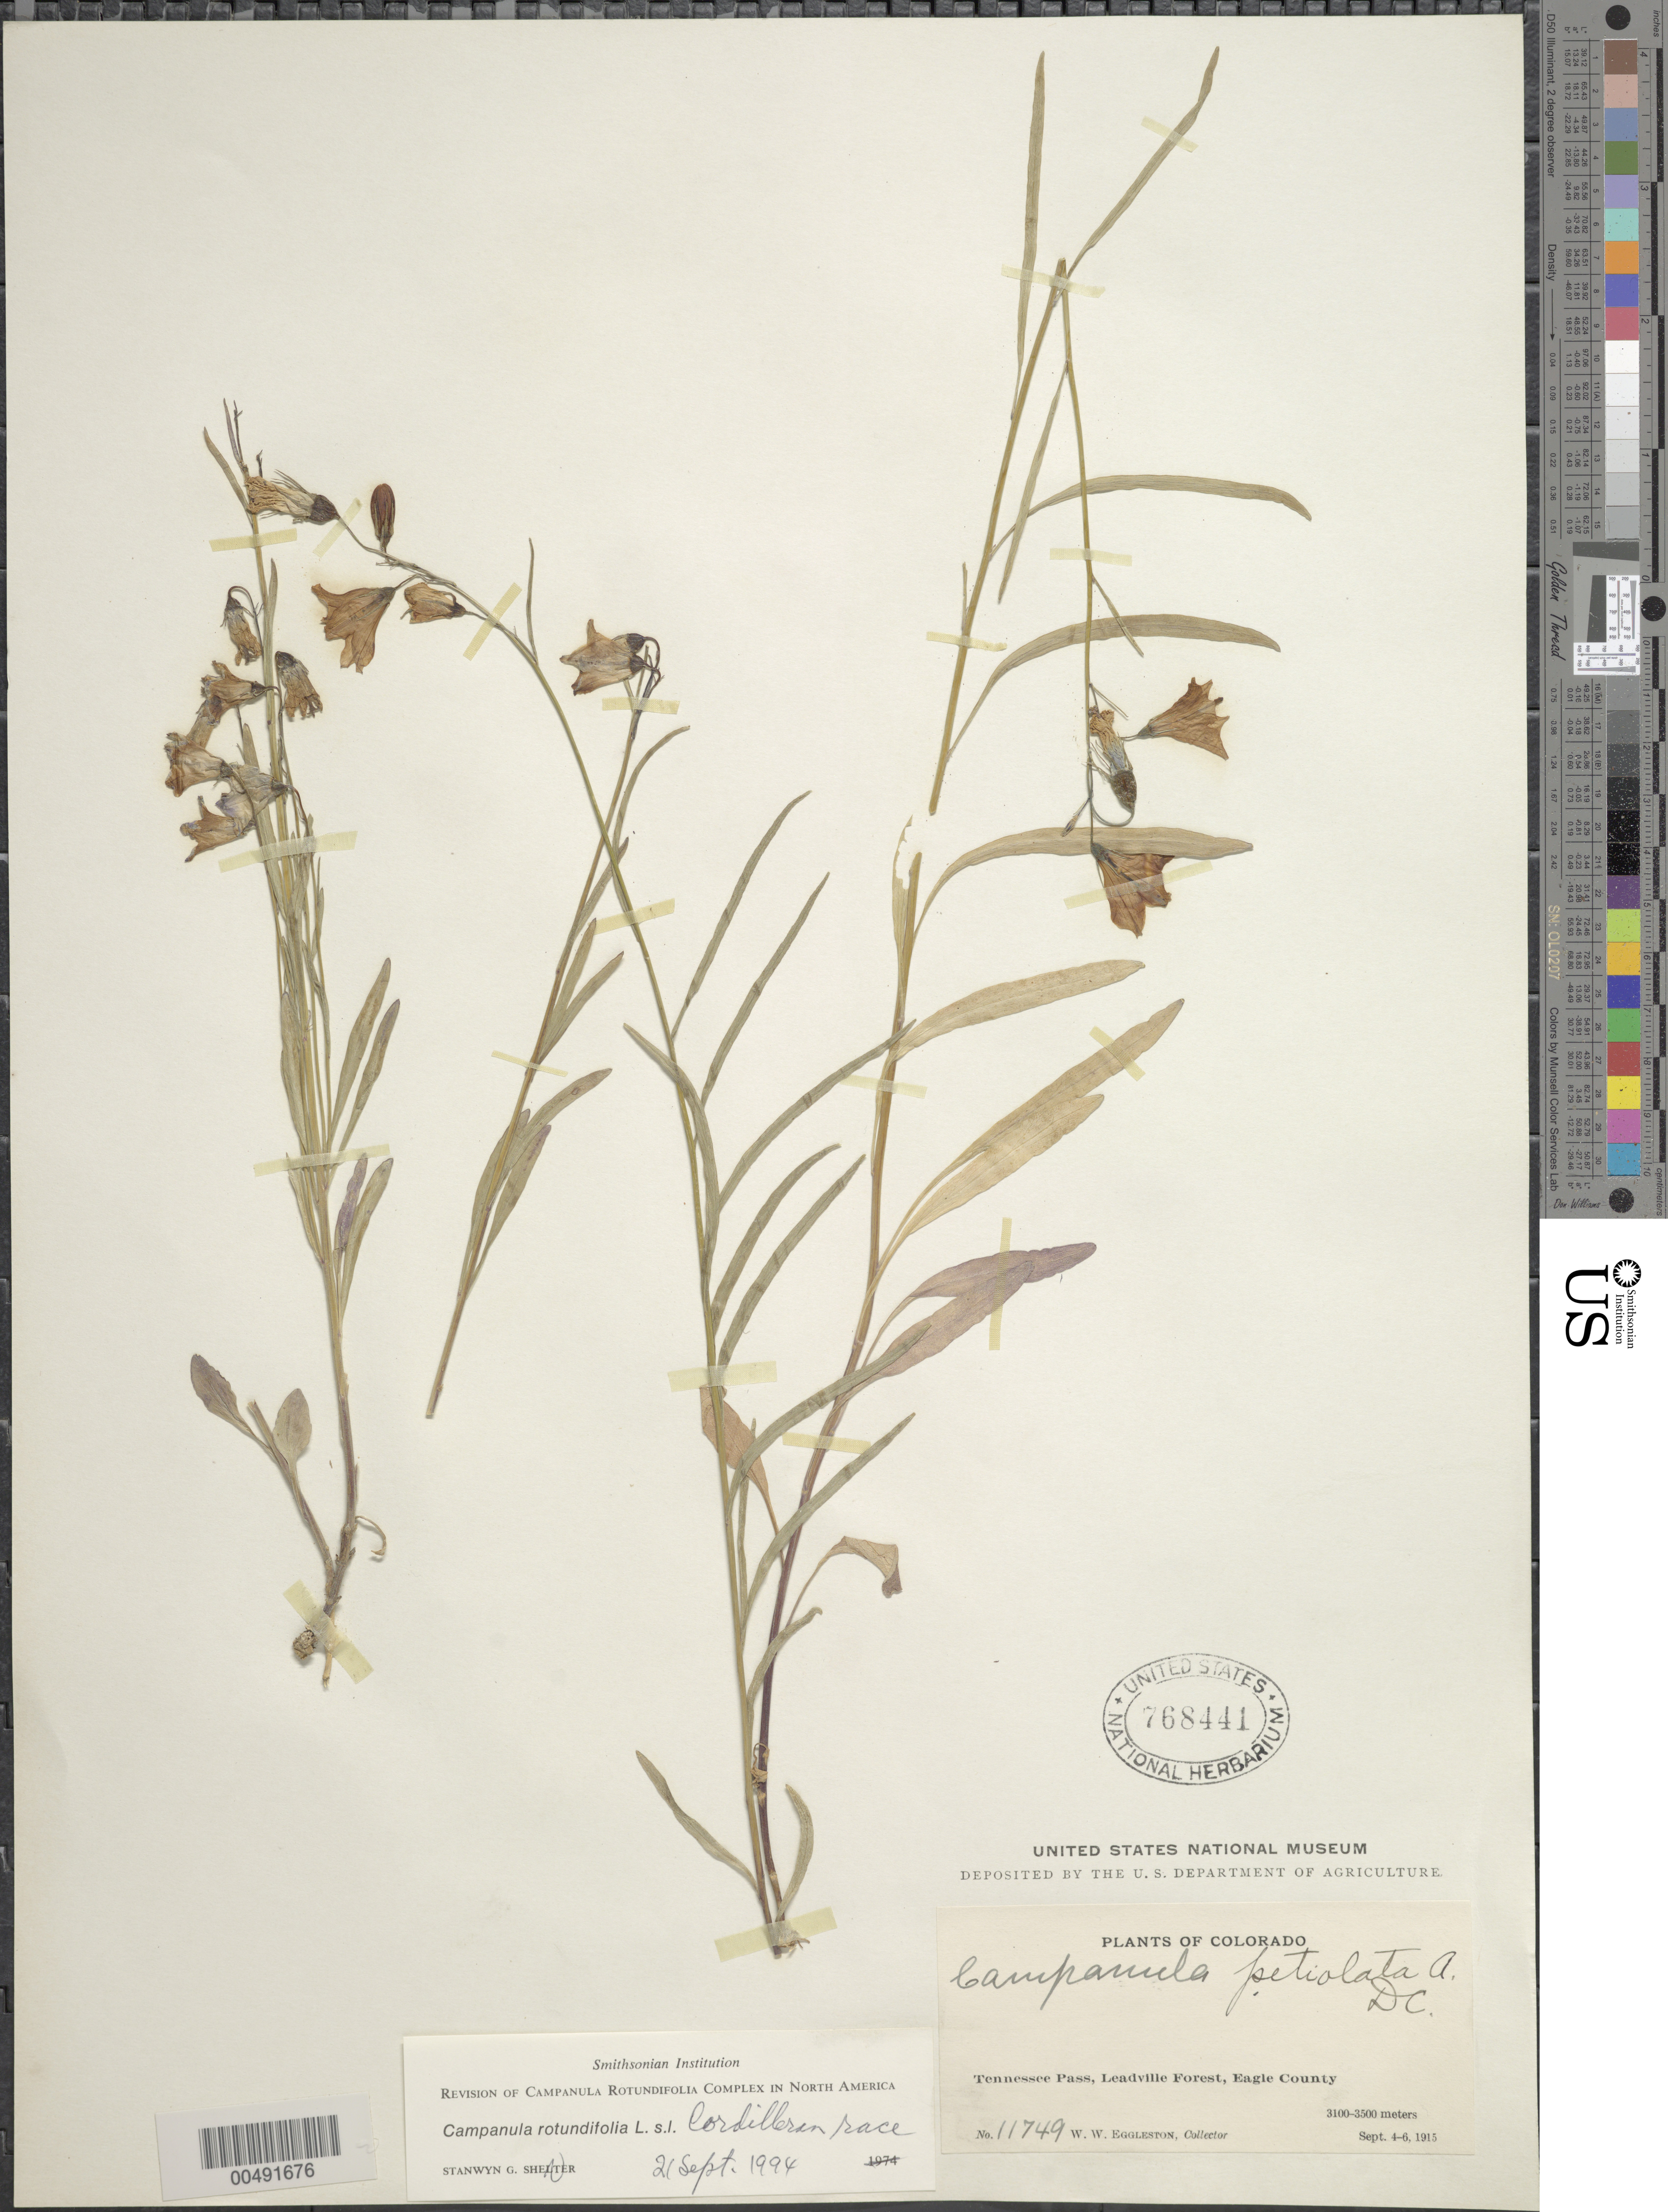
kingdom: Plantae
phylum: Tracheophyta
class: Magnoliopsida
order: Asterales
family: Campanulaceae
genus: Campanula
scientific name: Campanula rotundifolia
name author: L.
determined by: Shetler, Stanwyn G., (US), NMNH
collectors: W. W. Eggleston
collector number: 11749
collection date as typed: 04 Sep 1915 to 06 Sep 1915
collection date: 1915-09-04/1915-09-06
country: United States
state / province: Colorado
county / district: Eagle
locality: Tennessee Pass, Leadville Forest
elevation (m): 3100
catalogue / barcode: US 768441